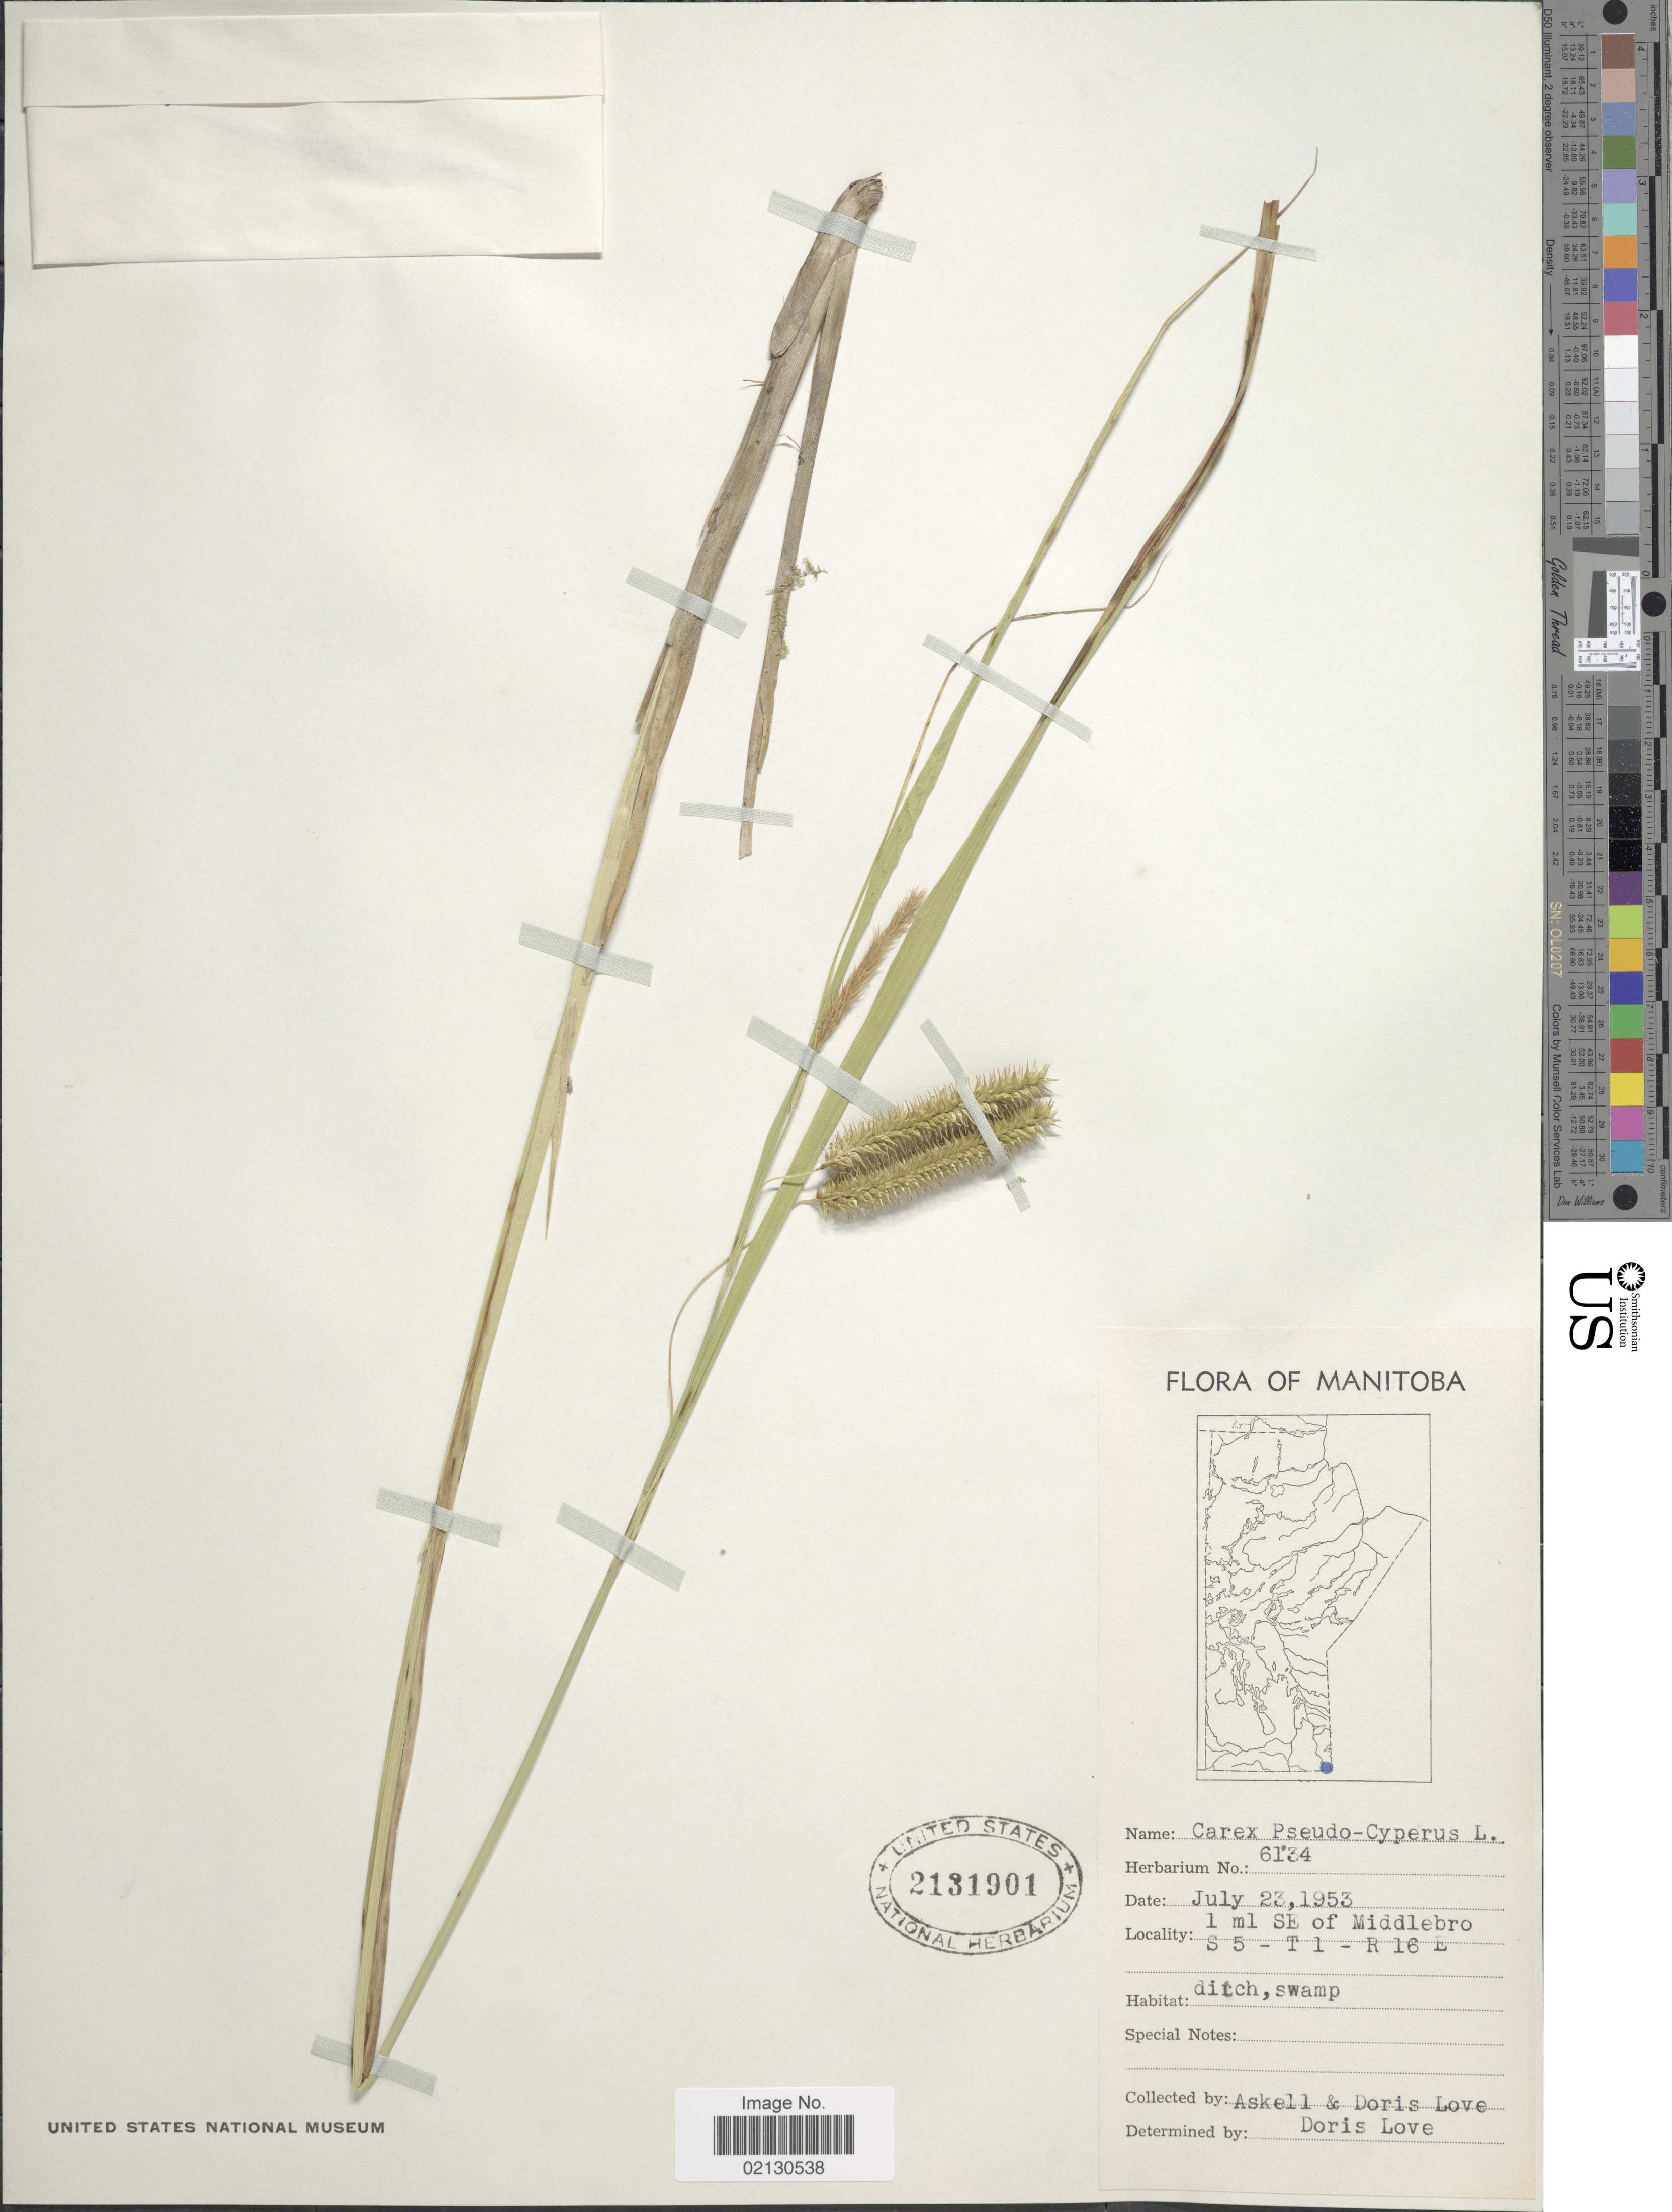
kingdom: Plantae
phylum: Tracheophyta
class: Liliopsida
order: Poales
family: Cyperaceae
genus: Carex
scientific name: Carex pseudocyperus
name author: L.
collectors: Á. Löve & D. Löve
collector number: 6134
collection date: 1953-07-23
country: Canada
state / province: Manitoba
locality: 1 ml SE of Middlebro S 5 - T 1 - R 16 E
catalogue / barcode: US 2131901